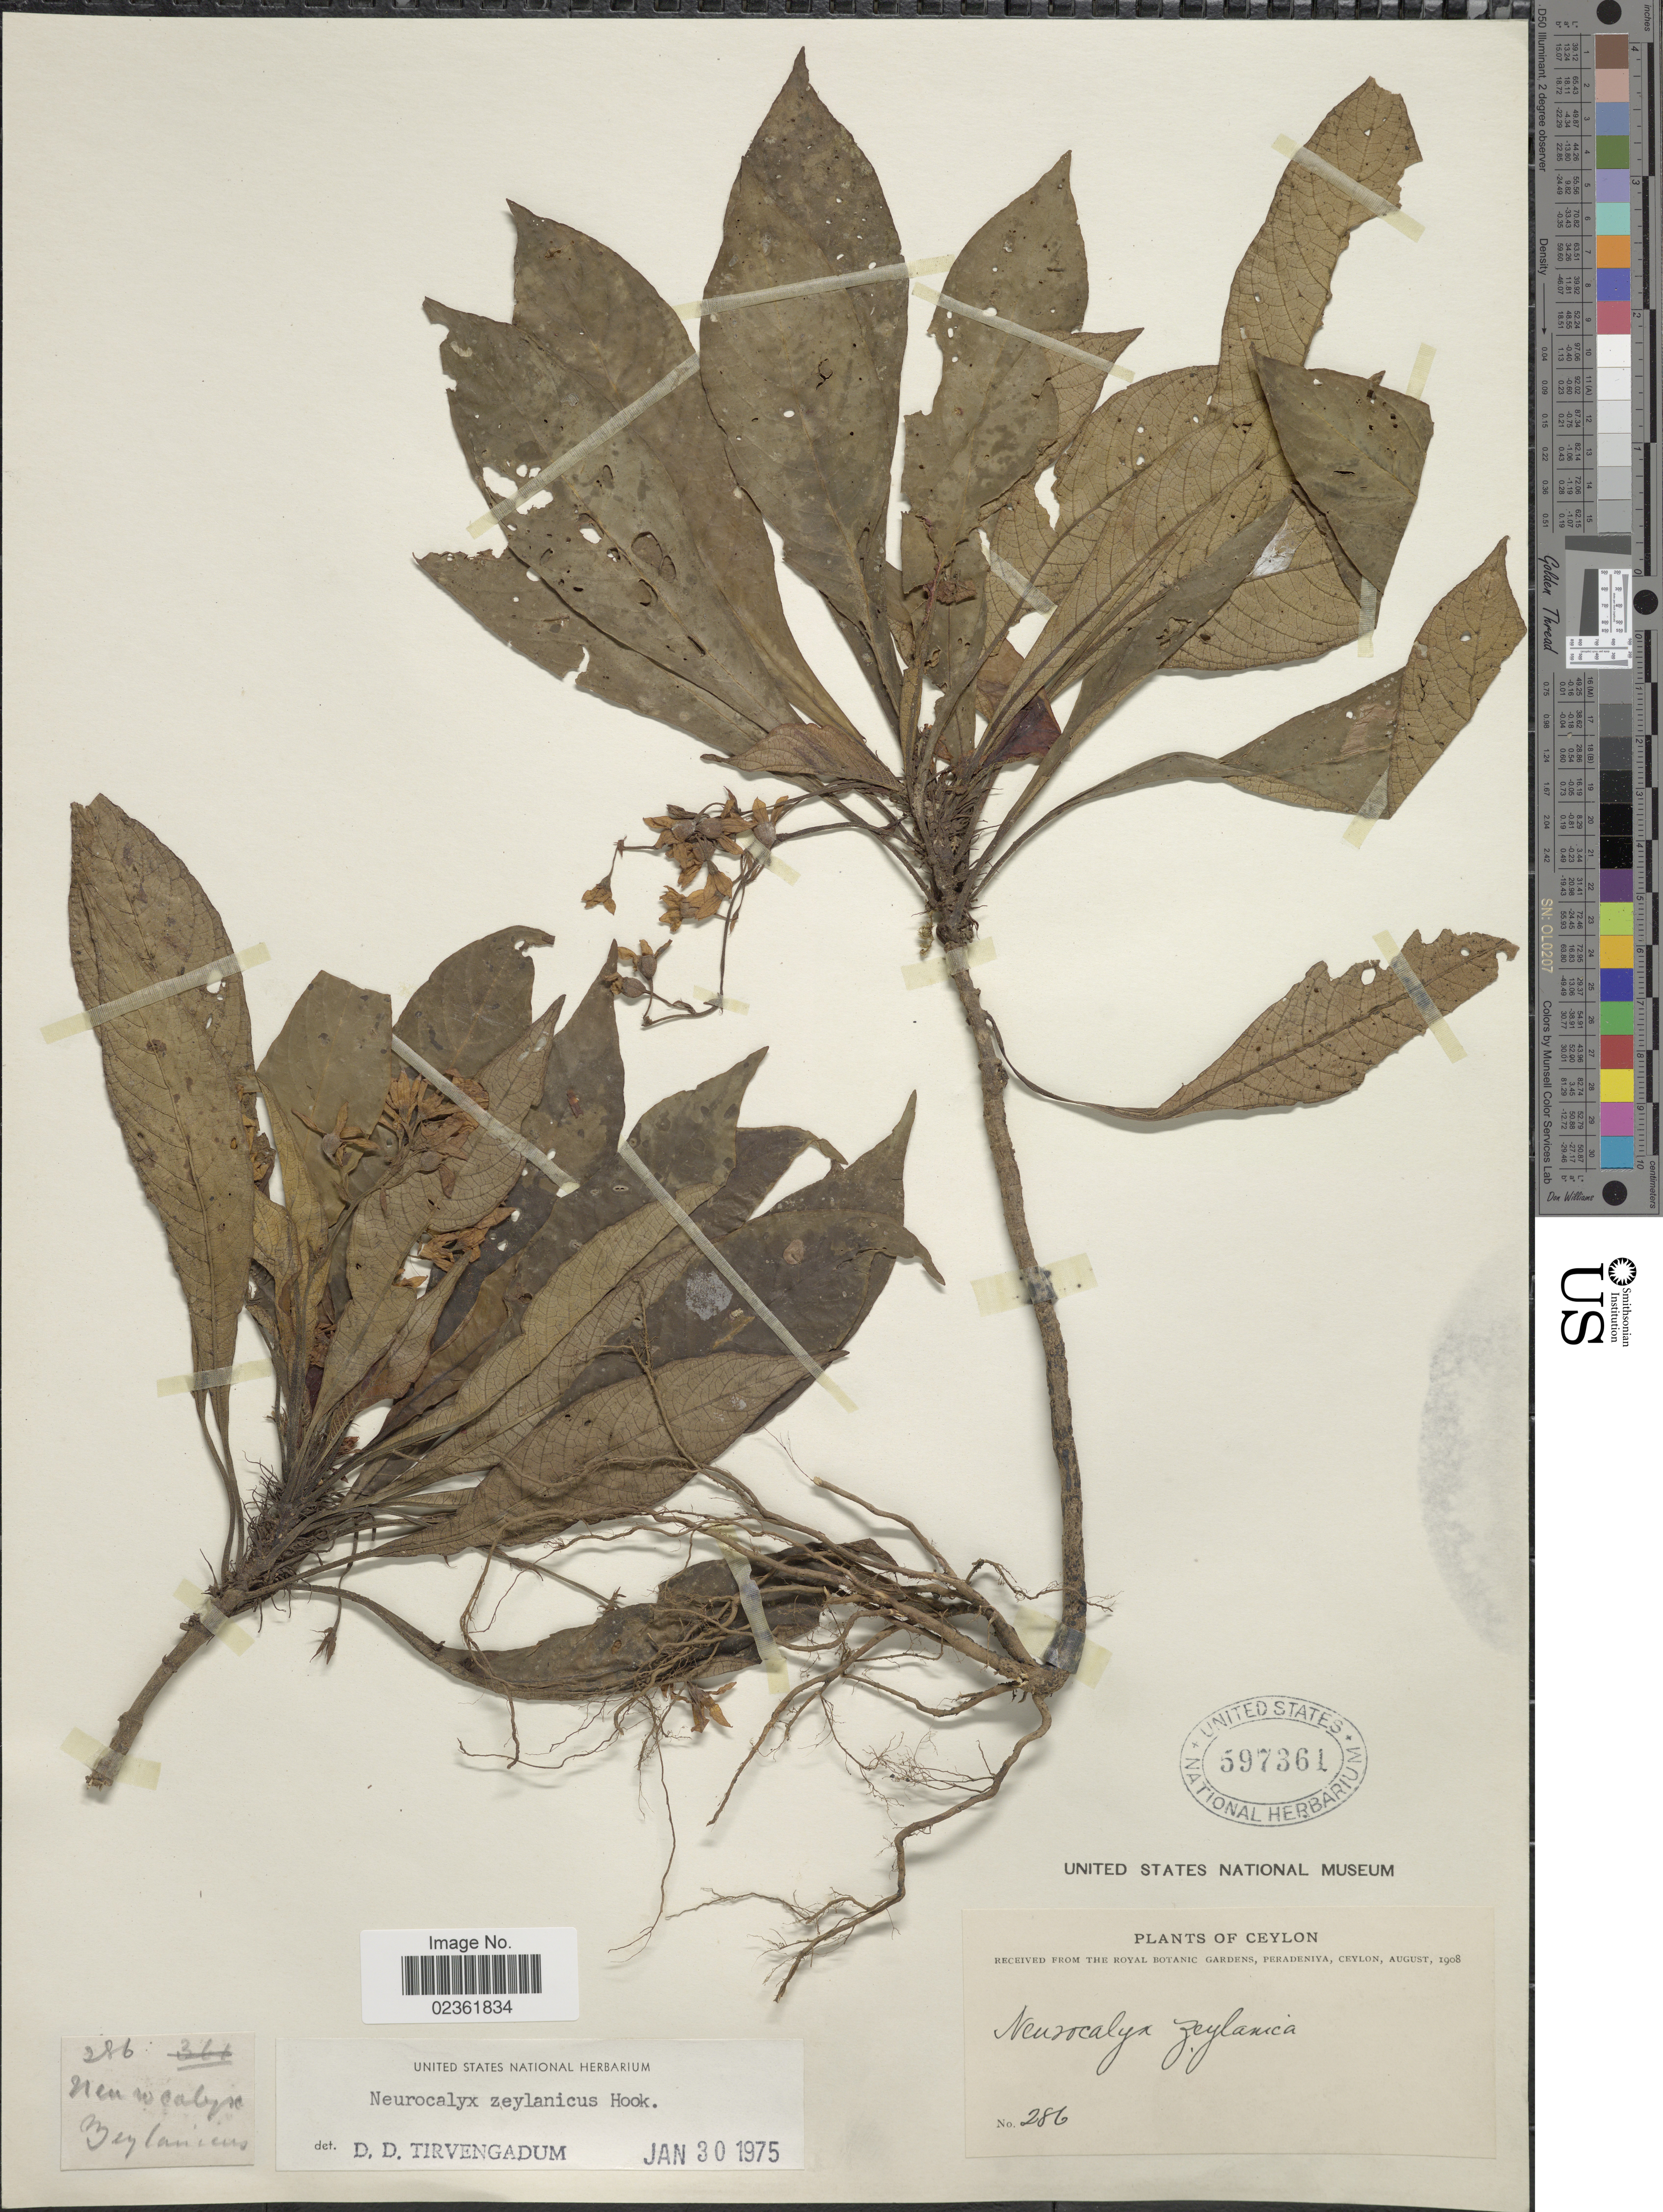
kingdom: Plantae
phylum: Tracheophyta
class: Magnoliopsida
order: Gentianales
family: Rubiaceae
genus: Neurocalyx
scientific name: Neurocalyx zeylanicus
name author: Hook.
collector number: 286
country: Sri Lanka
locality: Ceylon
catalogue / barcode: US 597361